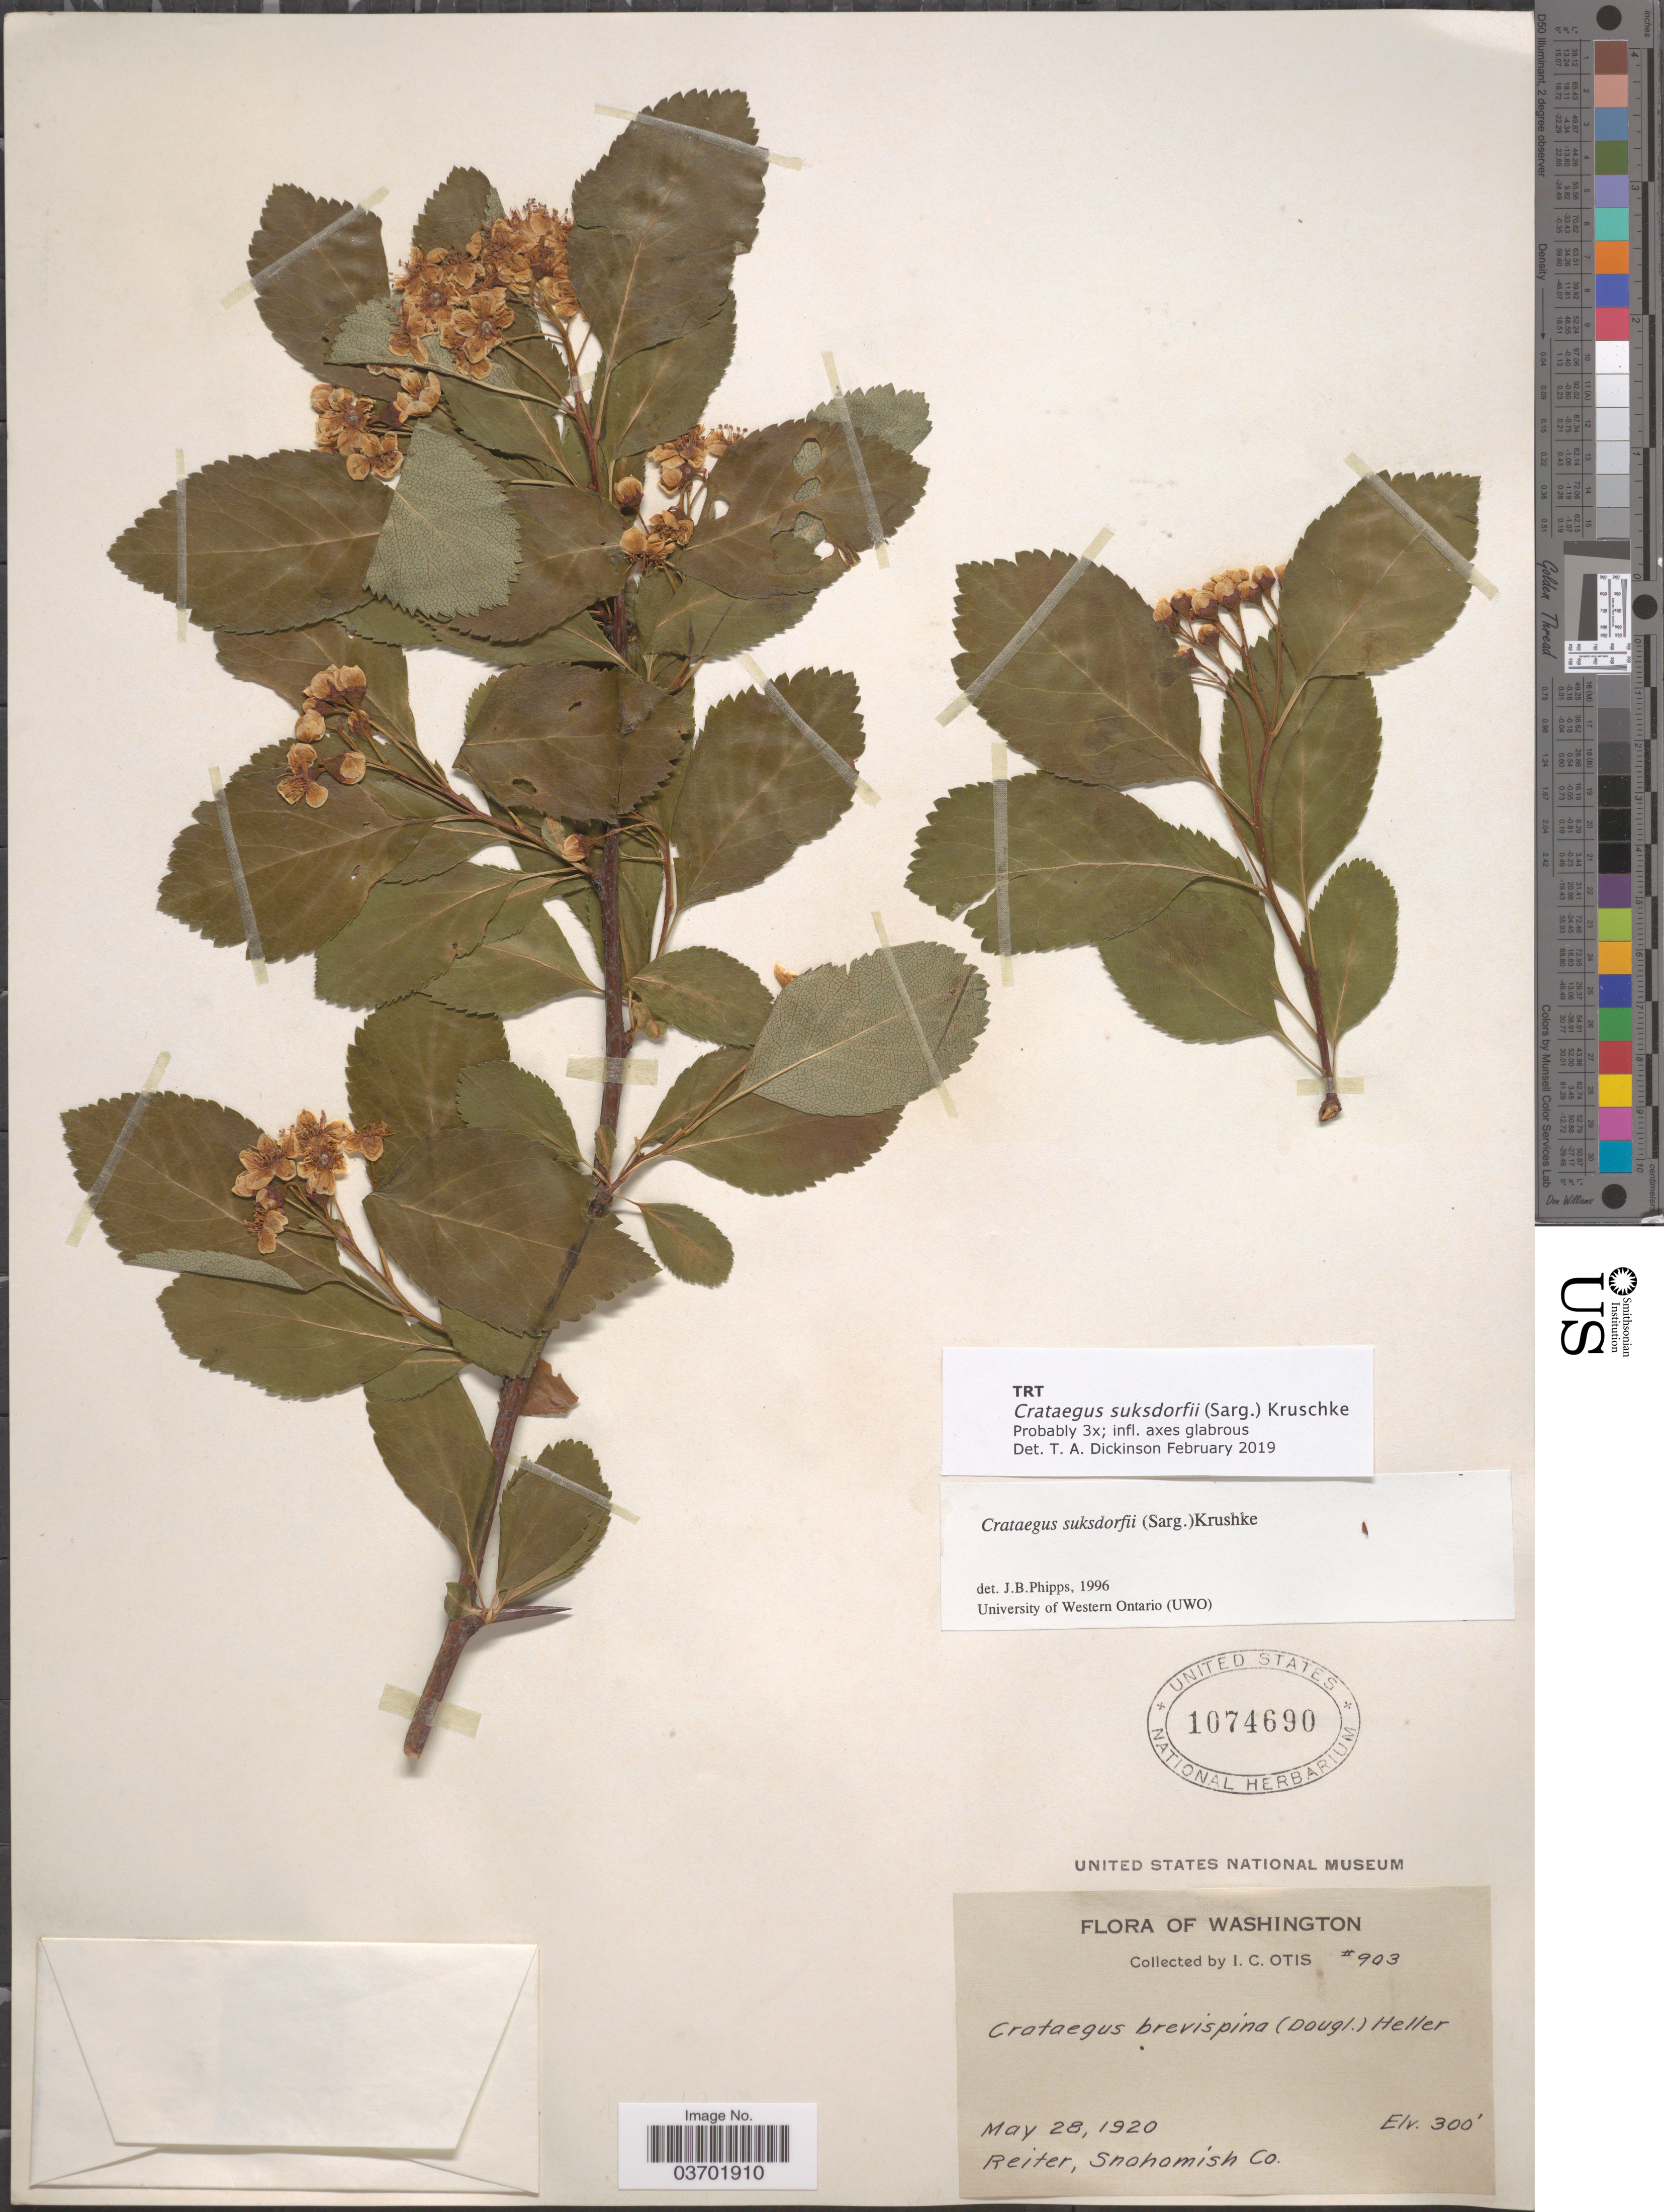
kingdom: Plantae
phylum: Tracheophyta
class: Magnoliopsida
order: Rosales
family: Rosaceae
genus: Crataegus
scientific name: Crataegus suksdorfii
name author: (Sarg.) Kruschke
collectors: I. C. Otis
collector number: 903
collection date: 1920-05-28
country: United States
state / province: Washington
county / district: Snohomish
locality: Reiter, Snohomish Co.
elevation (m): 91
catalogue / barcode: US 1074690